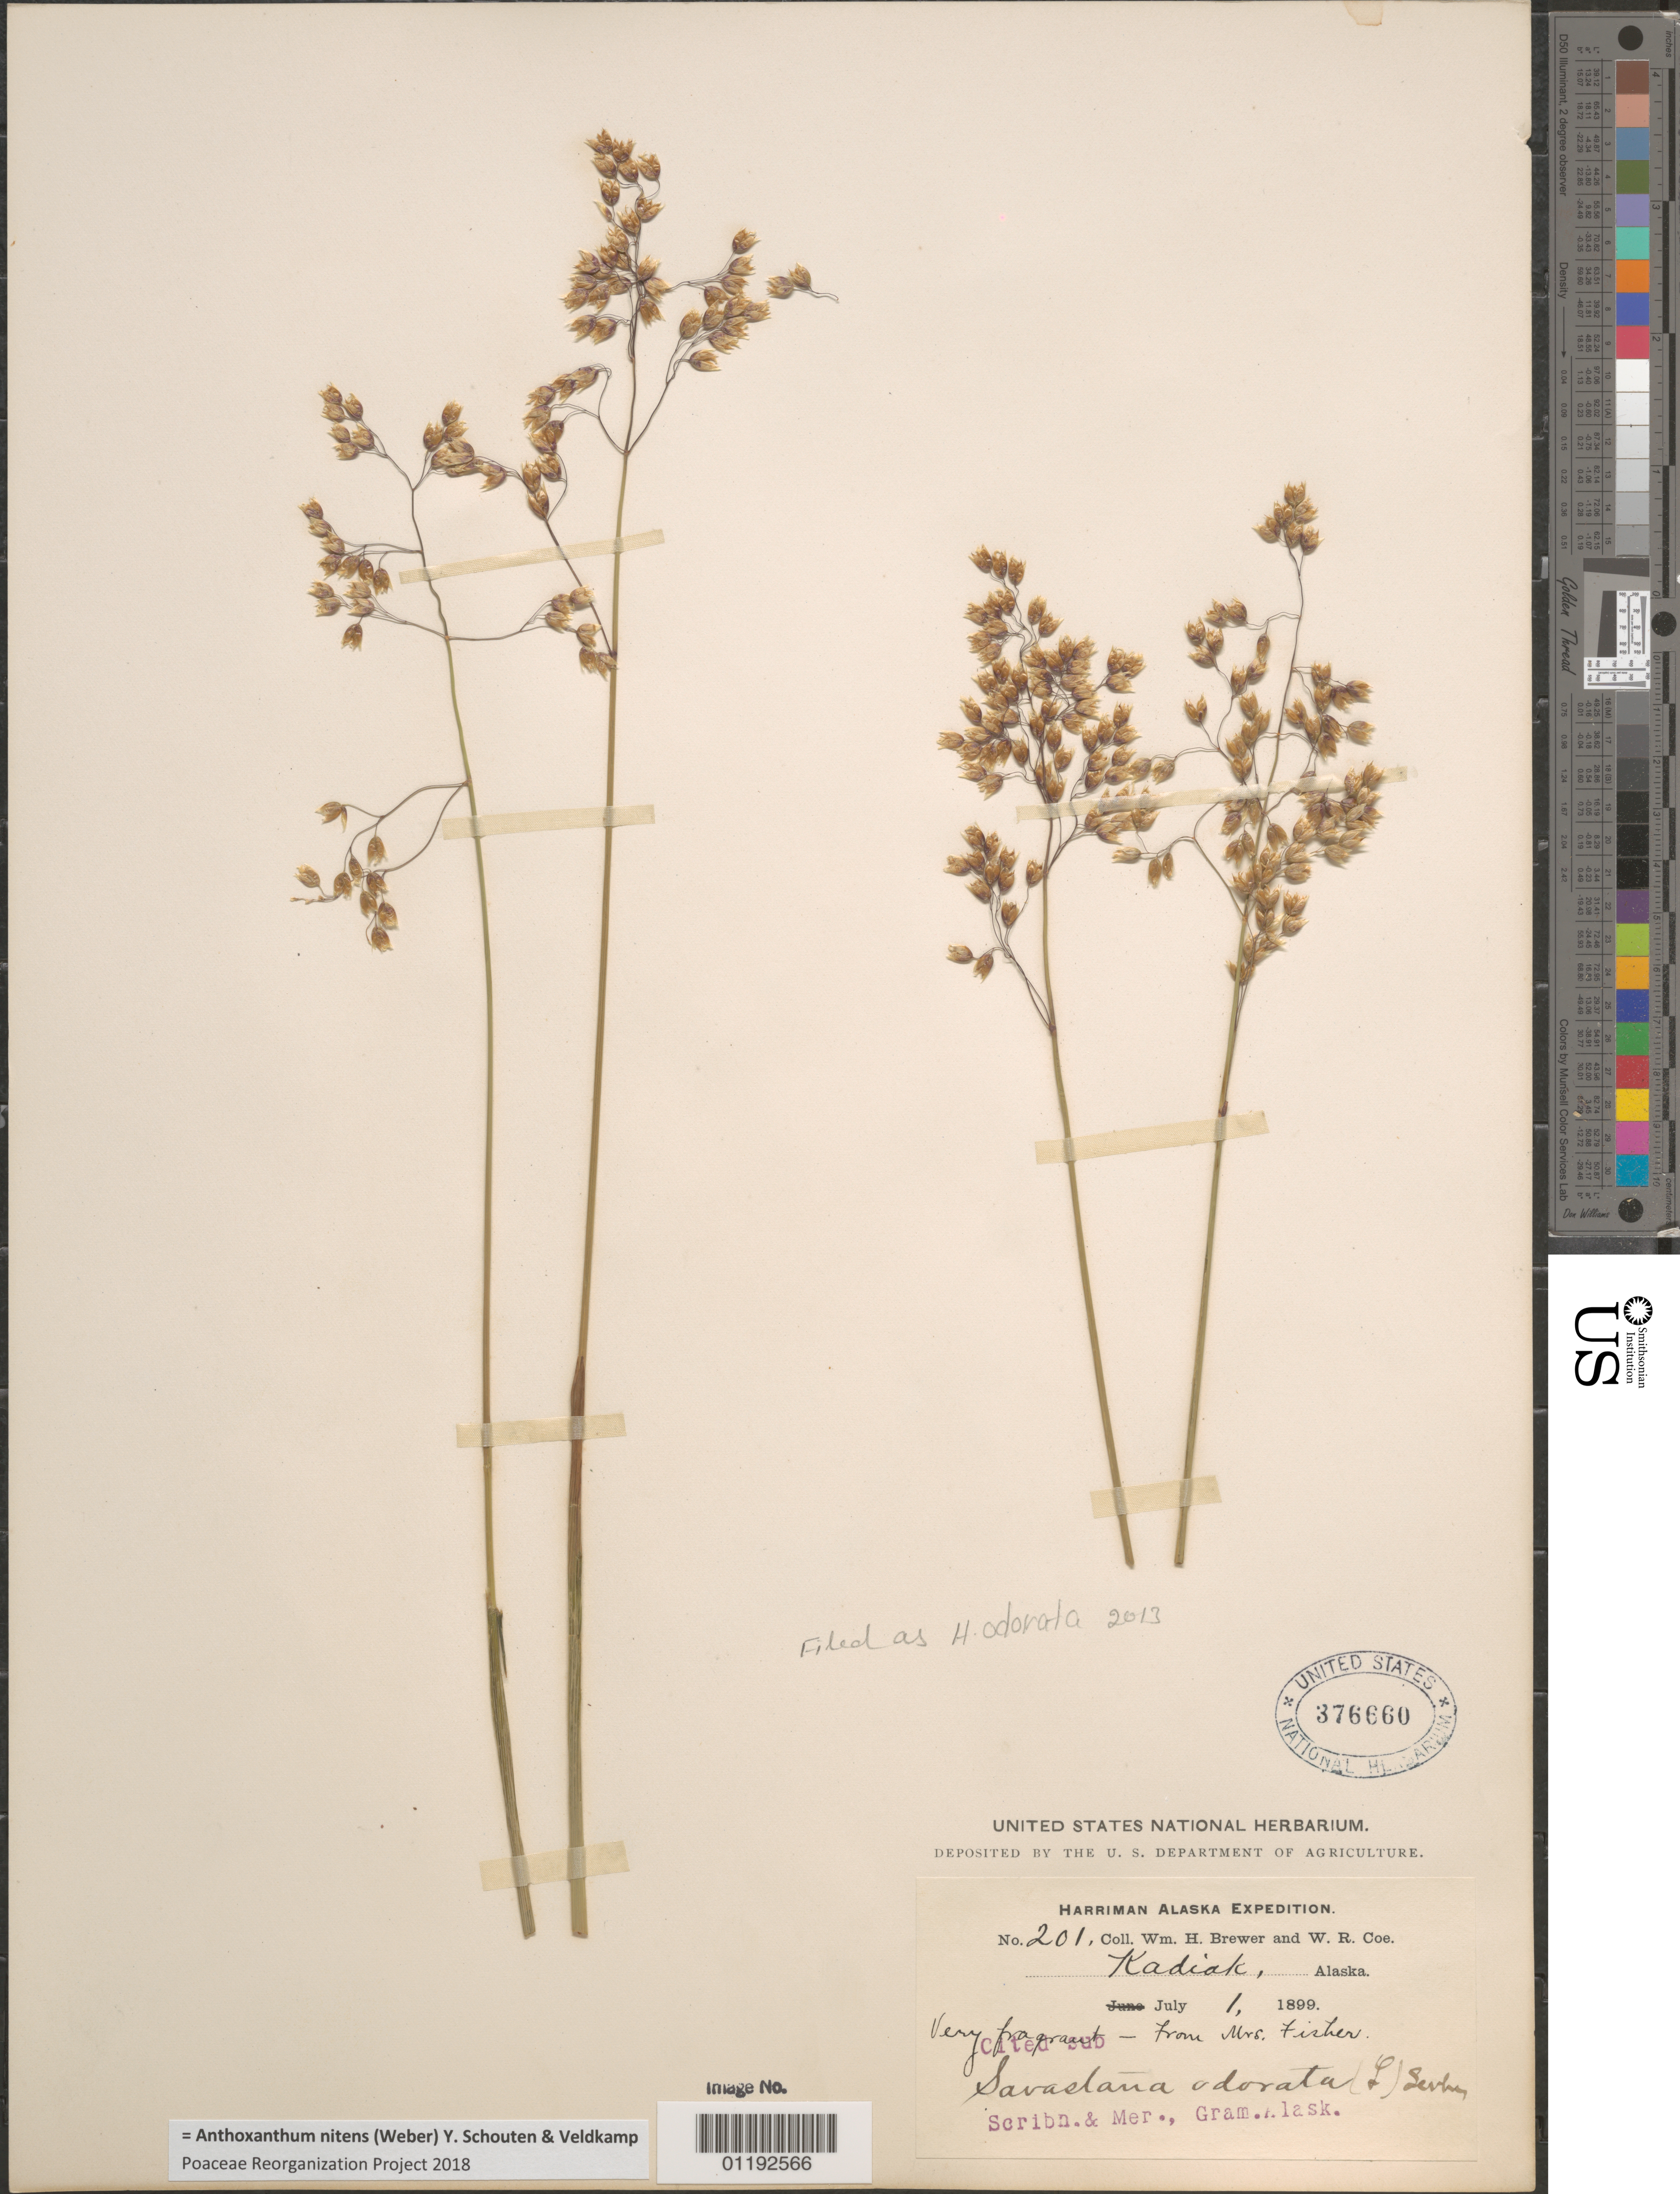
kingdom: Plantae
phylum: Tracheophyta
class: Liliopsida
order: Poales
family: Poaceae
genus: Anthoxanthum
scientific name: Anthoxanthum nitens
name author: (G.H. Weber) R.T.A. Schouten & Veldkamp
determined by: Poaceae Reorganization Project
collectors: W. H. Brewer & W. Coe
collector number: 201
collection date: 1899-07-01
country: United States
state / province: Alaska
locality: Kadiak.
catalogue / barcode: US 376660